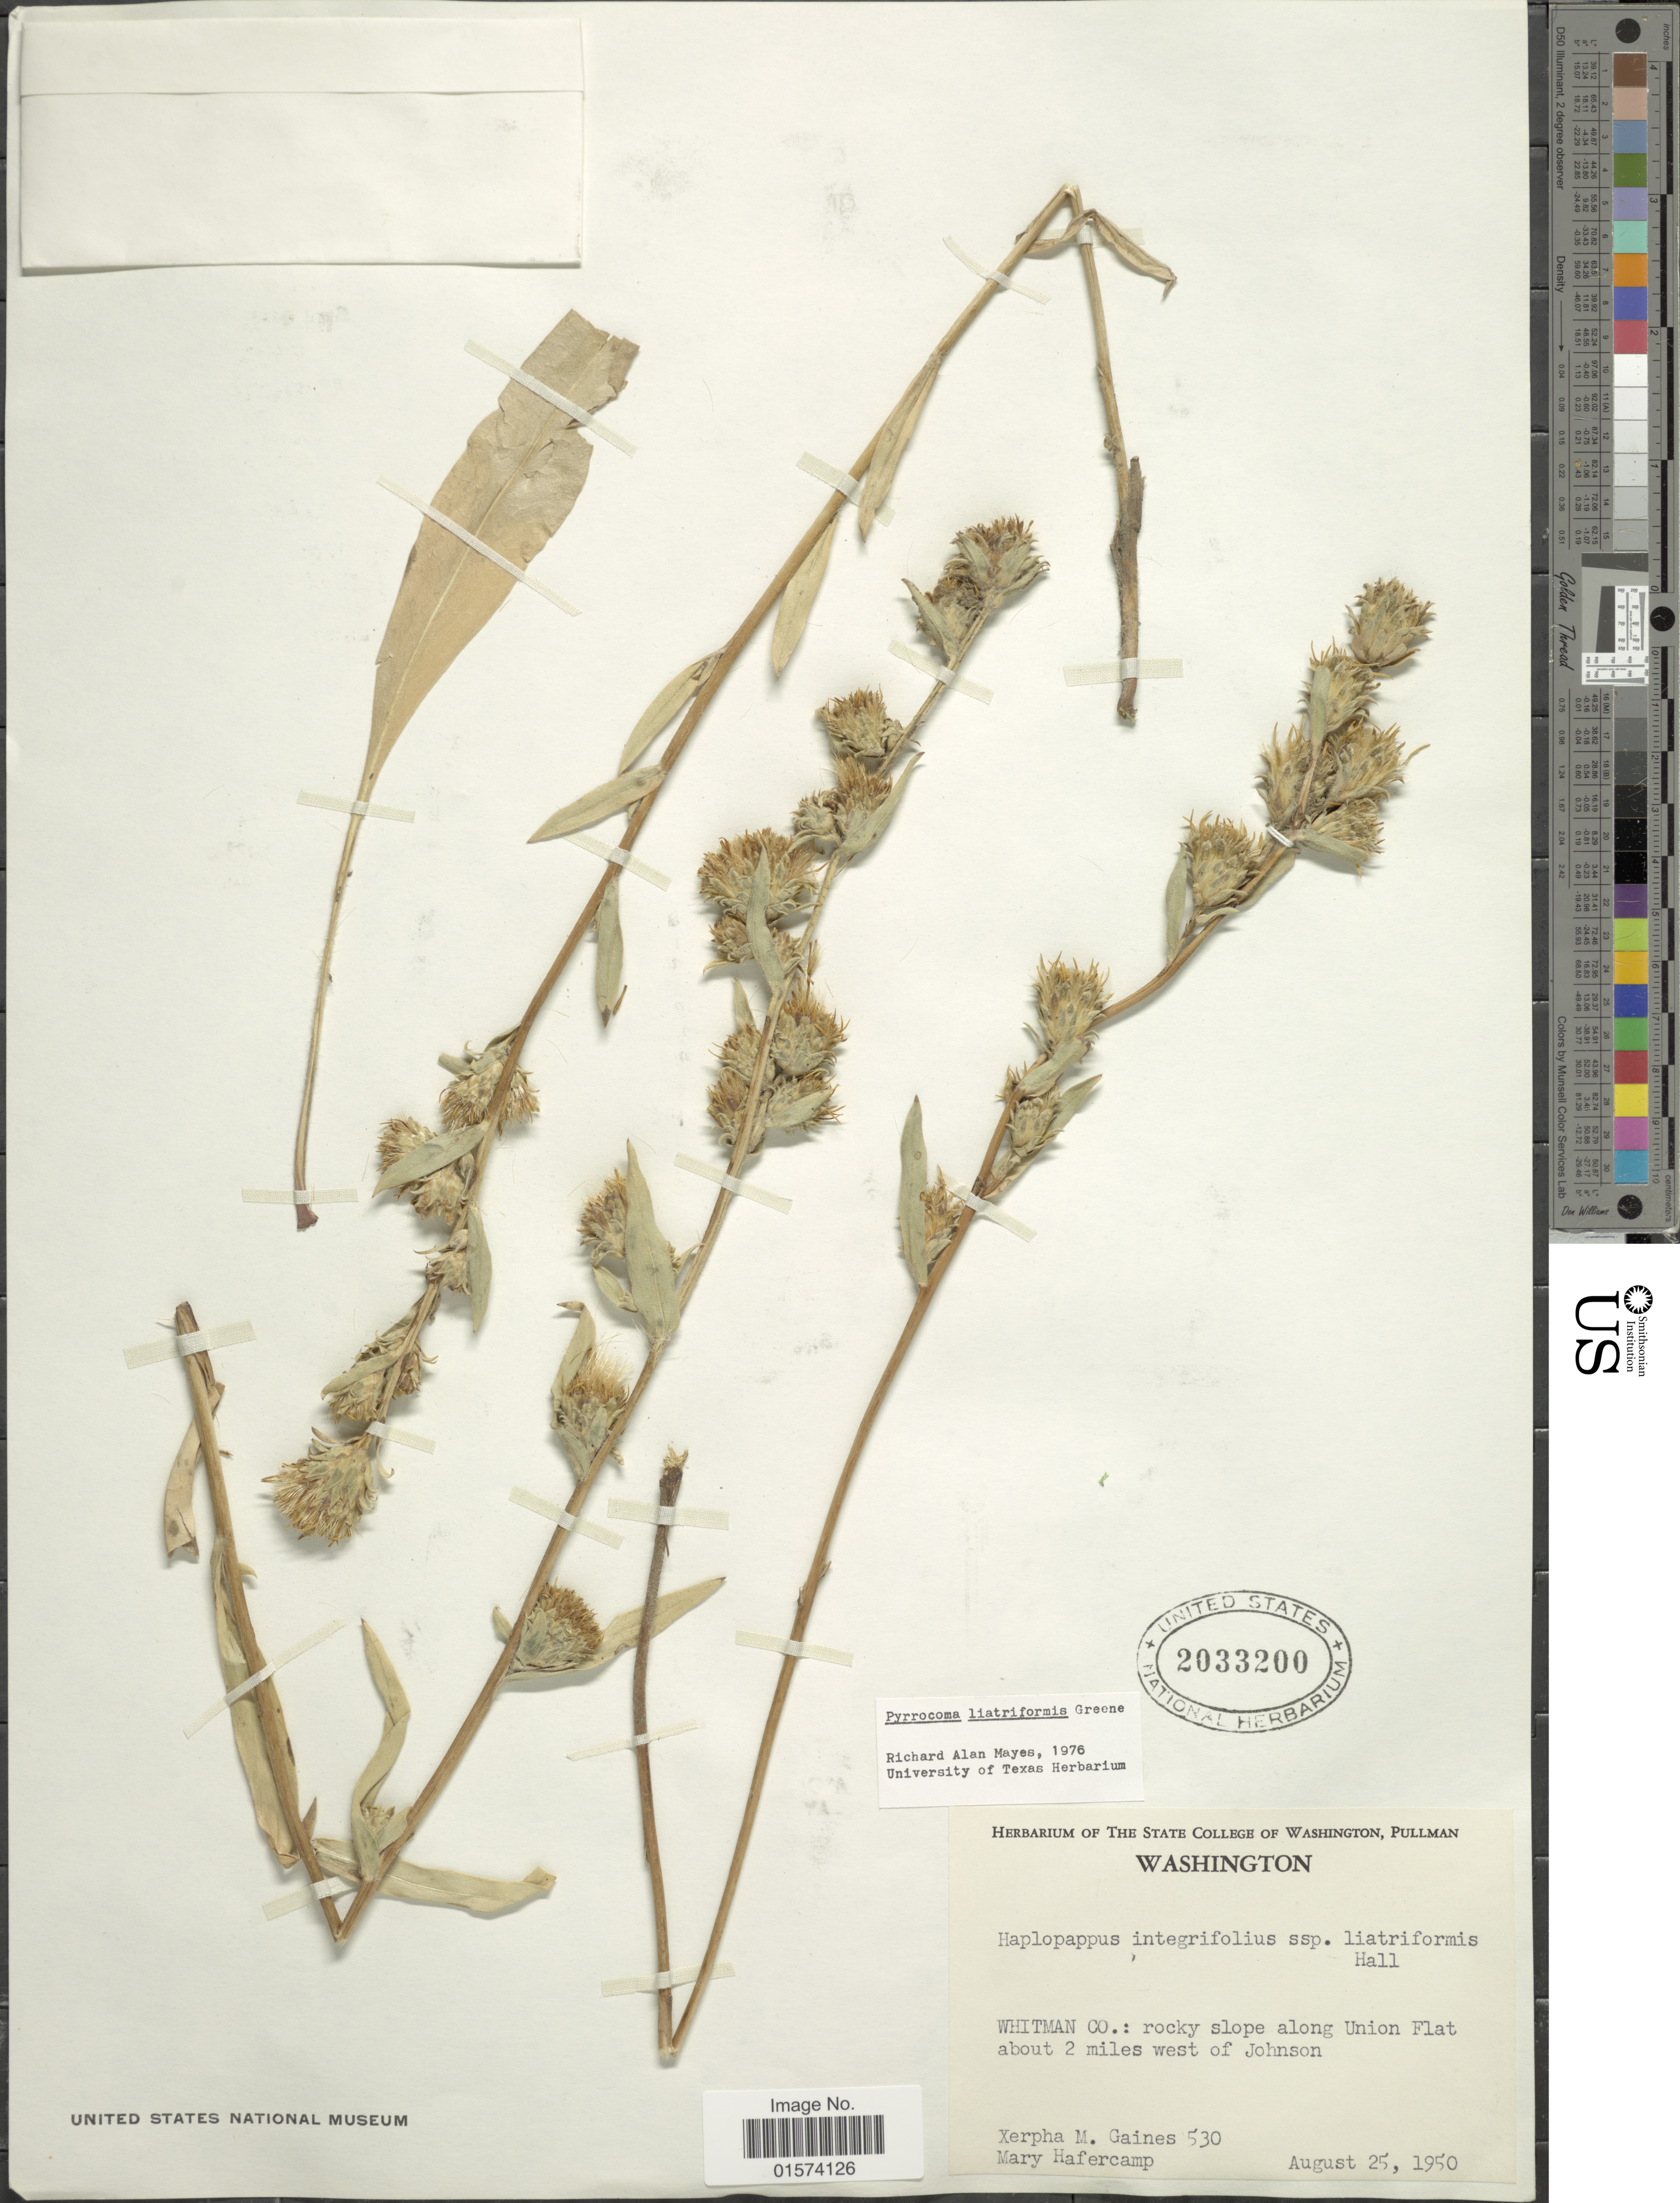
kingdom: Plantae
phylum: Tracheophyta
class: Magnoliopsida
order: Asterales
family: Asteraceae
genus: Pyrrocoma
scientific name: Pyrrocoma liatriformis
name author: Greene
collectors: X. Gaines & M. Hafercamp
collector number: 530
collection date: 1950-08-25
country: United States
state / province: Washington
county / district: Whitman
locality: Whitman Co.: on rocky slope along Union Flat, about 2 miles west of Johnson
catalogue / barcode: US 2033200